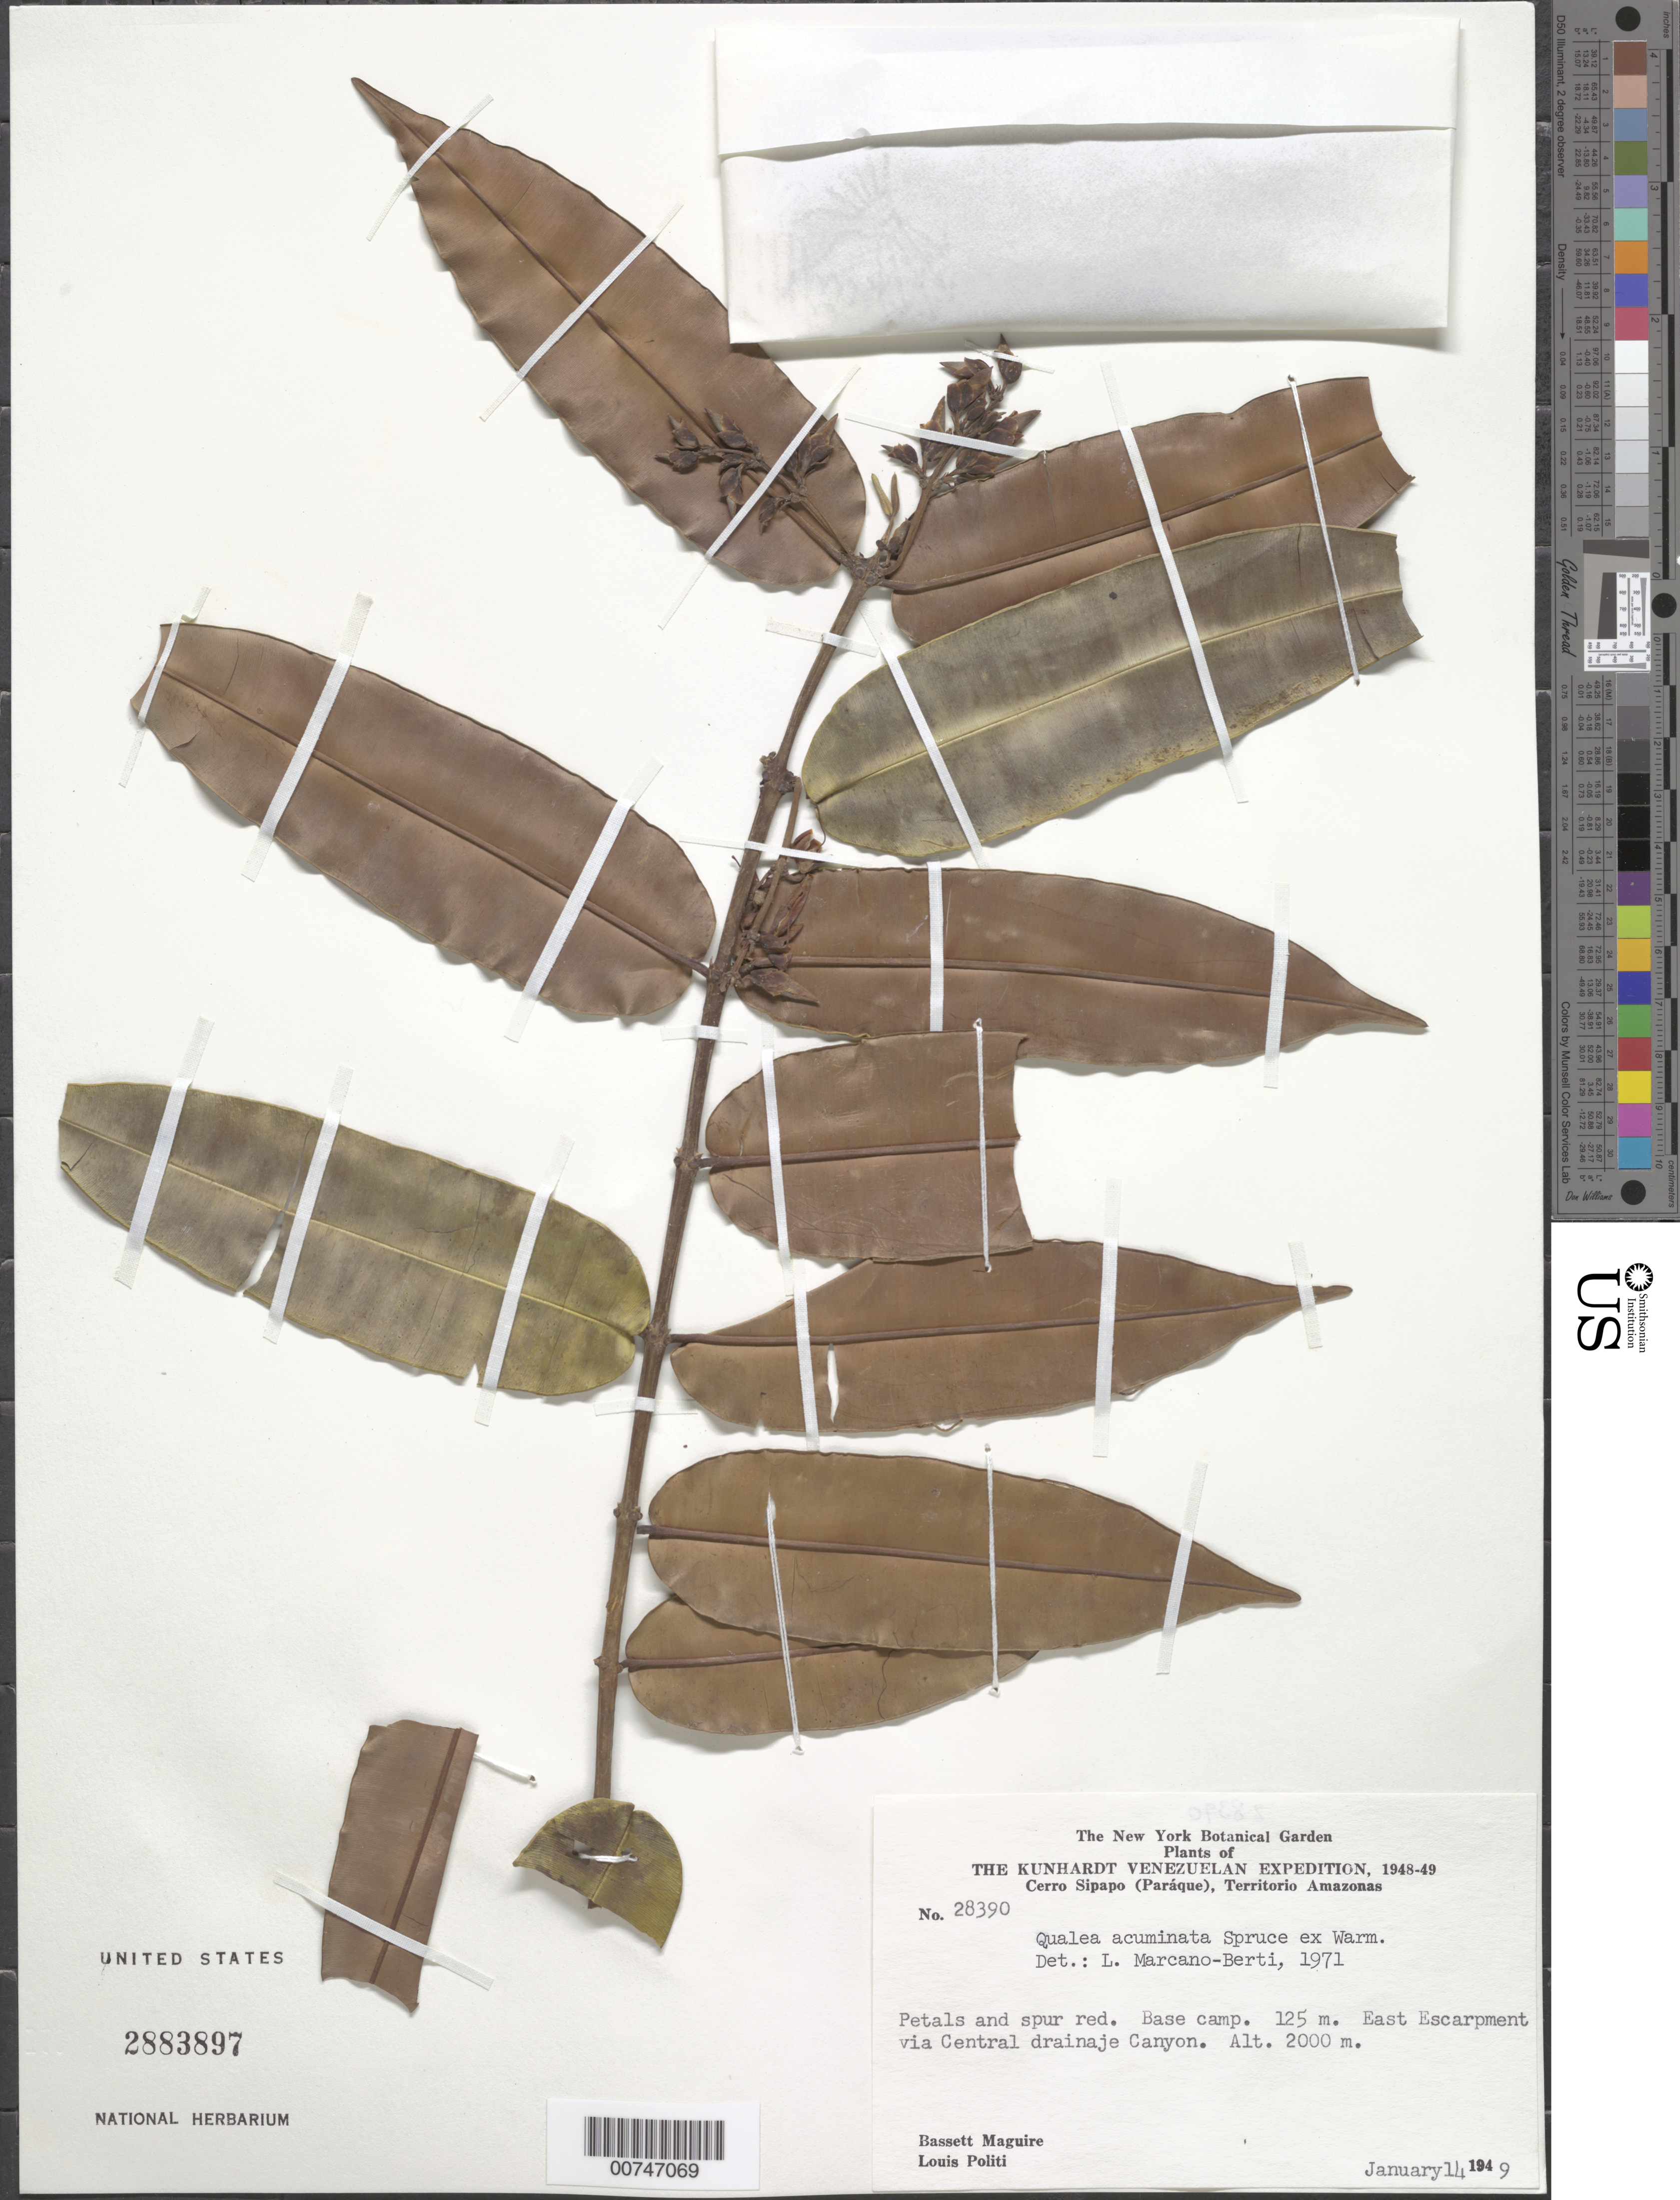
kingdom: Plantae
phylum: Tracheophyta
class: Magnoliopsida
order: Myrtales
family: Vochysiaceae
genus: Qualea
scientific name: Qualea acuminata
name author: Spruce ex Warm.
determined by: Marcano-Berti, L.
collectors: B. Maguire & L. Politi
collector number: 28390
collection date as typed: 14-Jan-49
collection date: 1949-01-14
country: Venezuela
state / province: Amazonas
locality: Cerro Sipapo (Paráque), Base Camp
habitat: E escarpment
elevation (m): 2000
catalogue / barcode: US 2883897